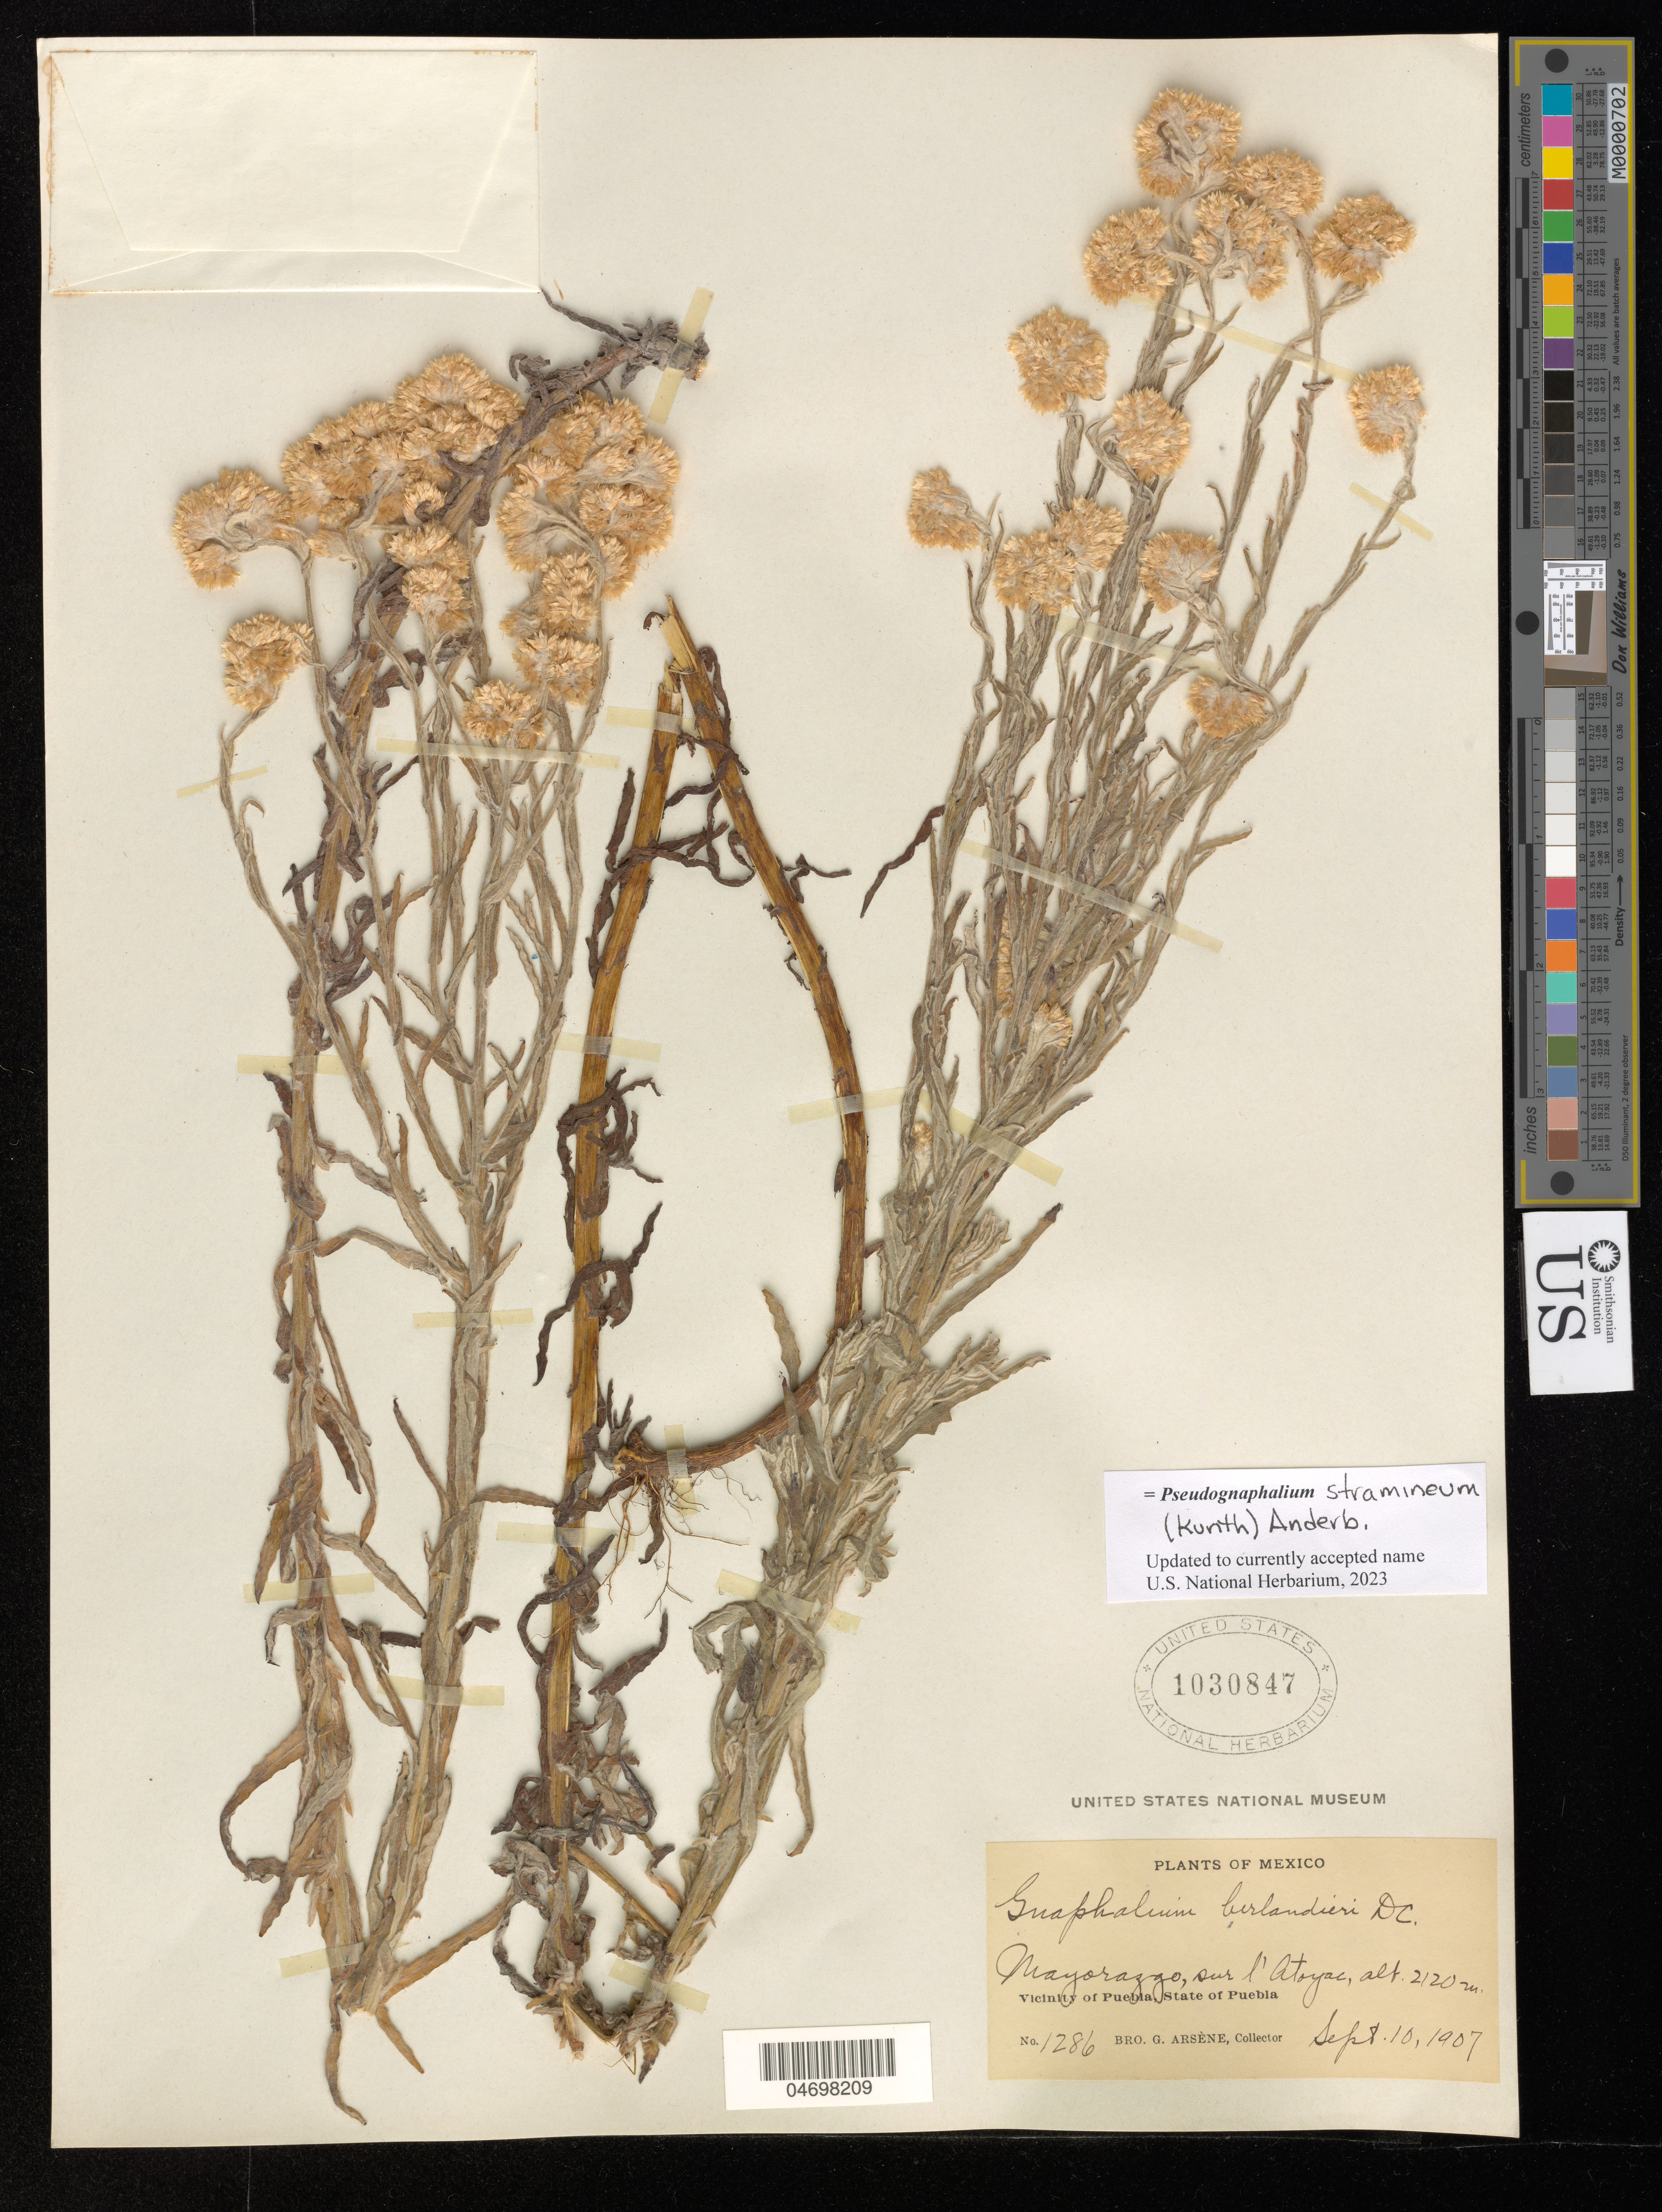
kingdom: Plantae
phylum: Tracheophyta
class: Magnoliopsida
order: Asterales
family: Asteraceae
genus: Pseudognaphalium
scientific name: Pseudognaphalium stramineum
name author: (Kunth) Anderb.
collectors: Bro. G. Arsène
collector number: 1286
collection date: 1907-09-10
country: Mexico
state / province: Puebla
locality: Mayorazgo, sur l'Atoyac, vicinity of Puebla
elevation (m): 2120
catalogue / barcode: US 1030847